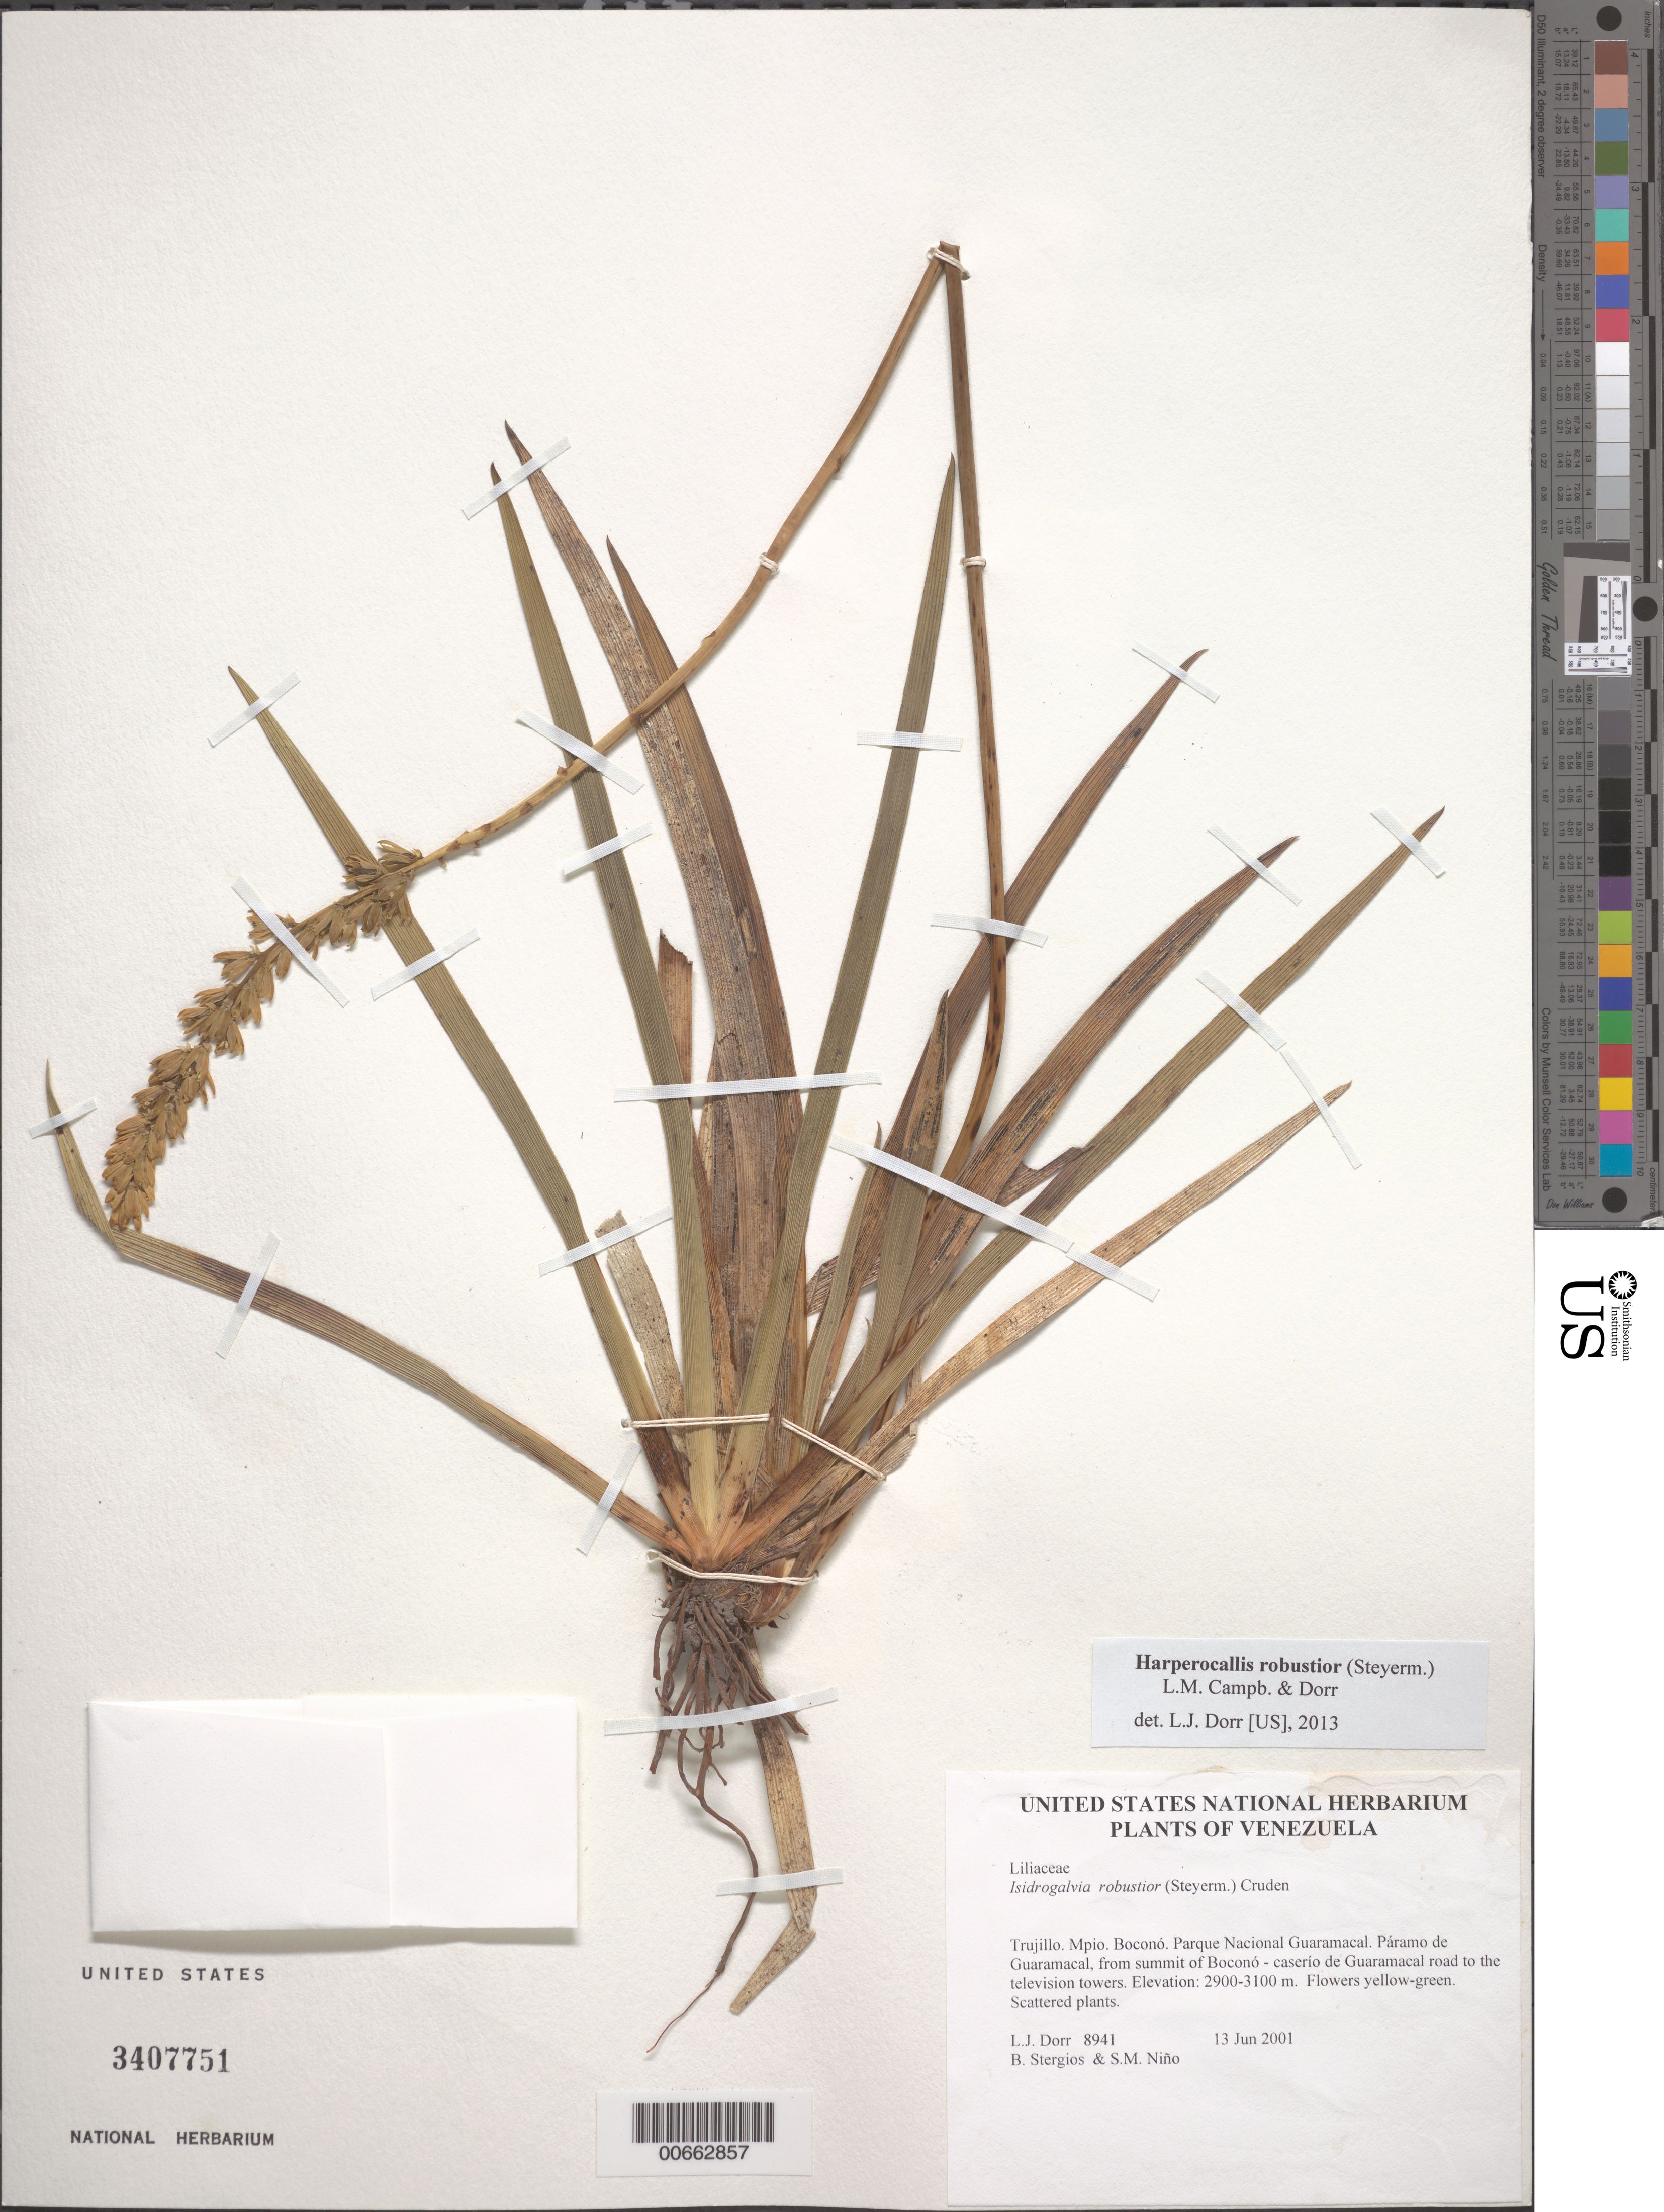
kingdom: Plantae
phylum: Tracheophyta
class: Liliopsida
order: Alismatales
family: Tofieldiaceae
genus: Harperocallis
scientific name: Harperocallis robustior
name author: (Steyerm.) L.M. Campb. & Dorr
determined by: Dorr, L. J., (BOT), Smithsonian Institution - National Museum of Natural History (UNITED STATES)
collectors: L. J. Dorr, B. G. Stergios & S. M. Niño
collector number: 8941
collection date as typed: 13 Jun 2001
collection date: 2001-06-13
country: Venezuela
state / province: Trujillo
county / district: Boconó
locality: Parque Nacional Guaramacal. Páramo de Guaramacal, from summit of Boconó-caserío de Guaramacal road to the television towers.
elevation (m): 2900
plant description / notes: PORT, TEX, US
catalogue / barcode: US 3407751